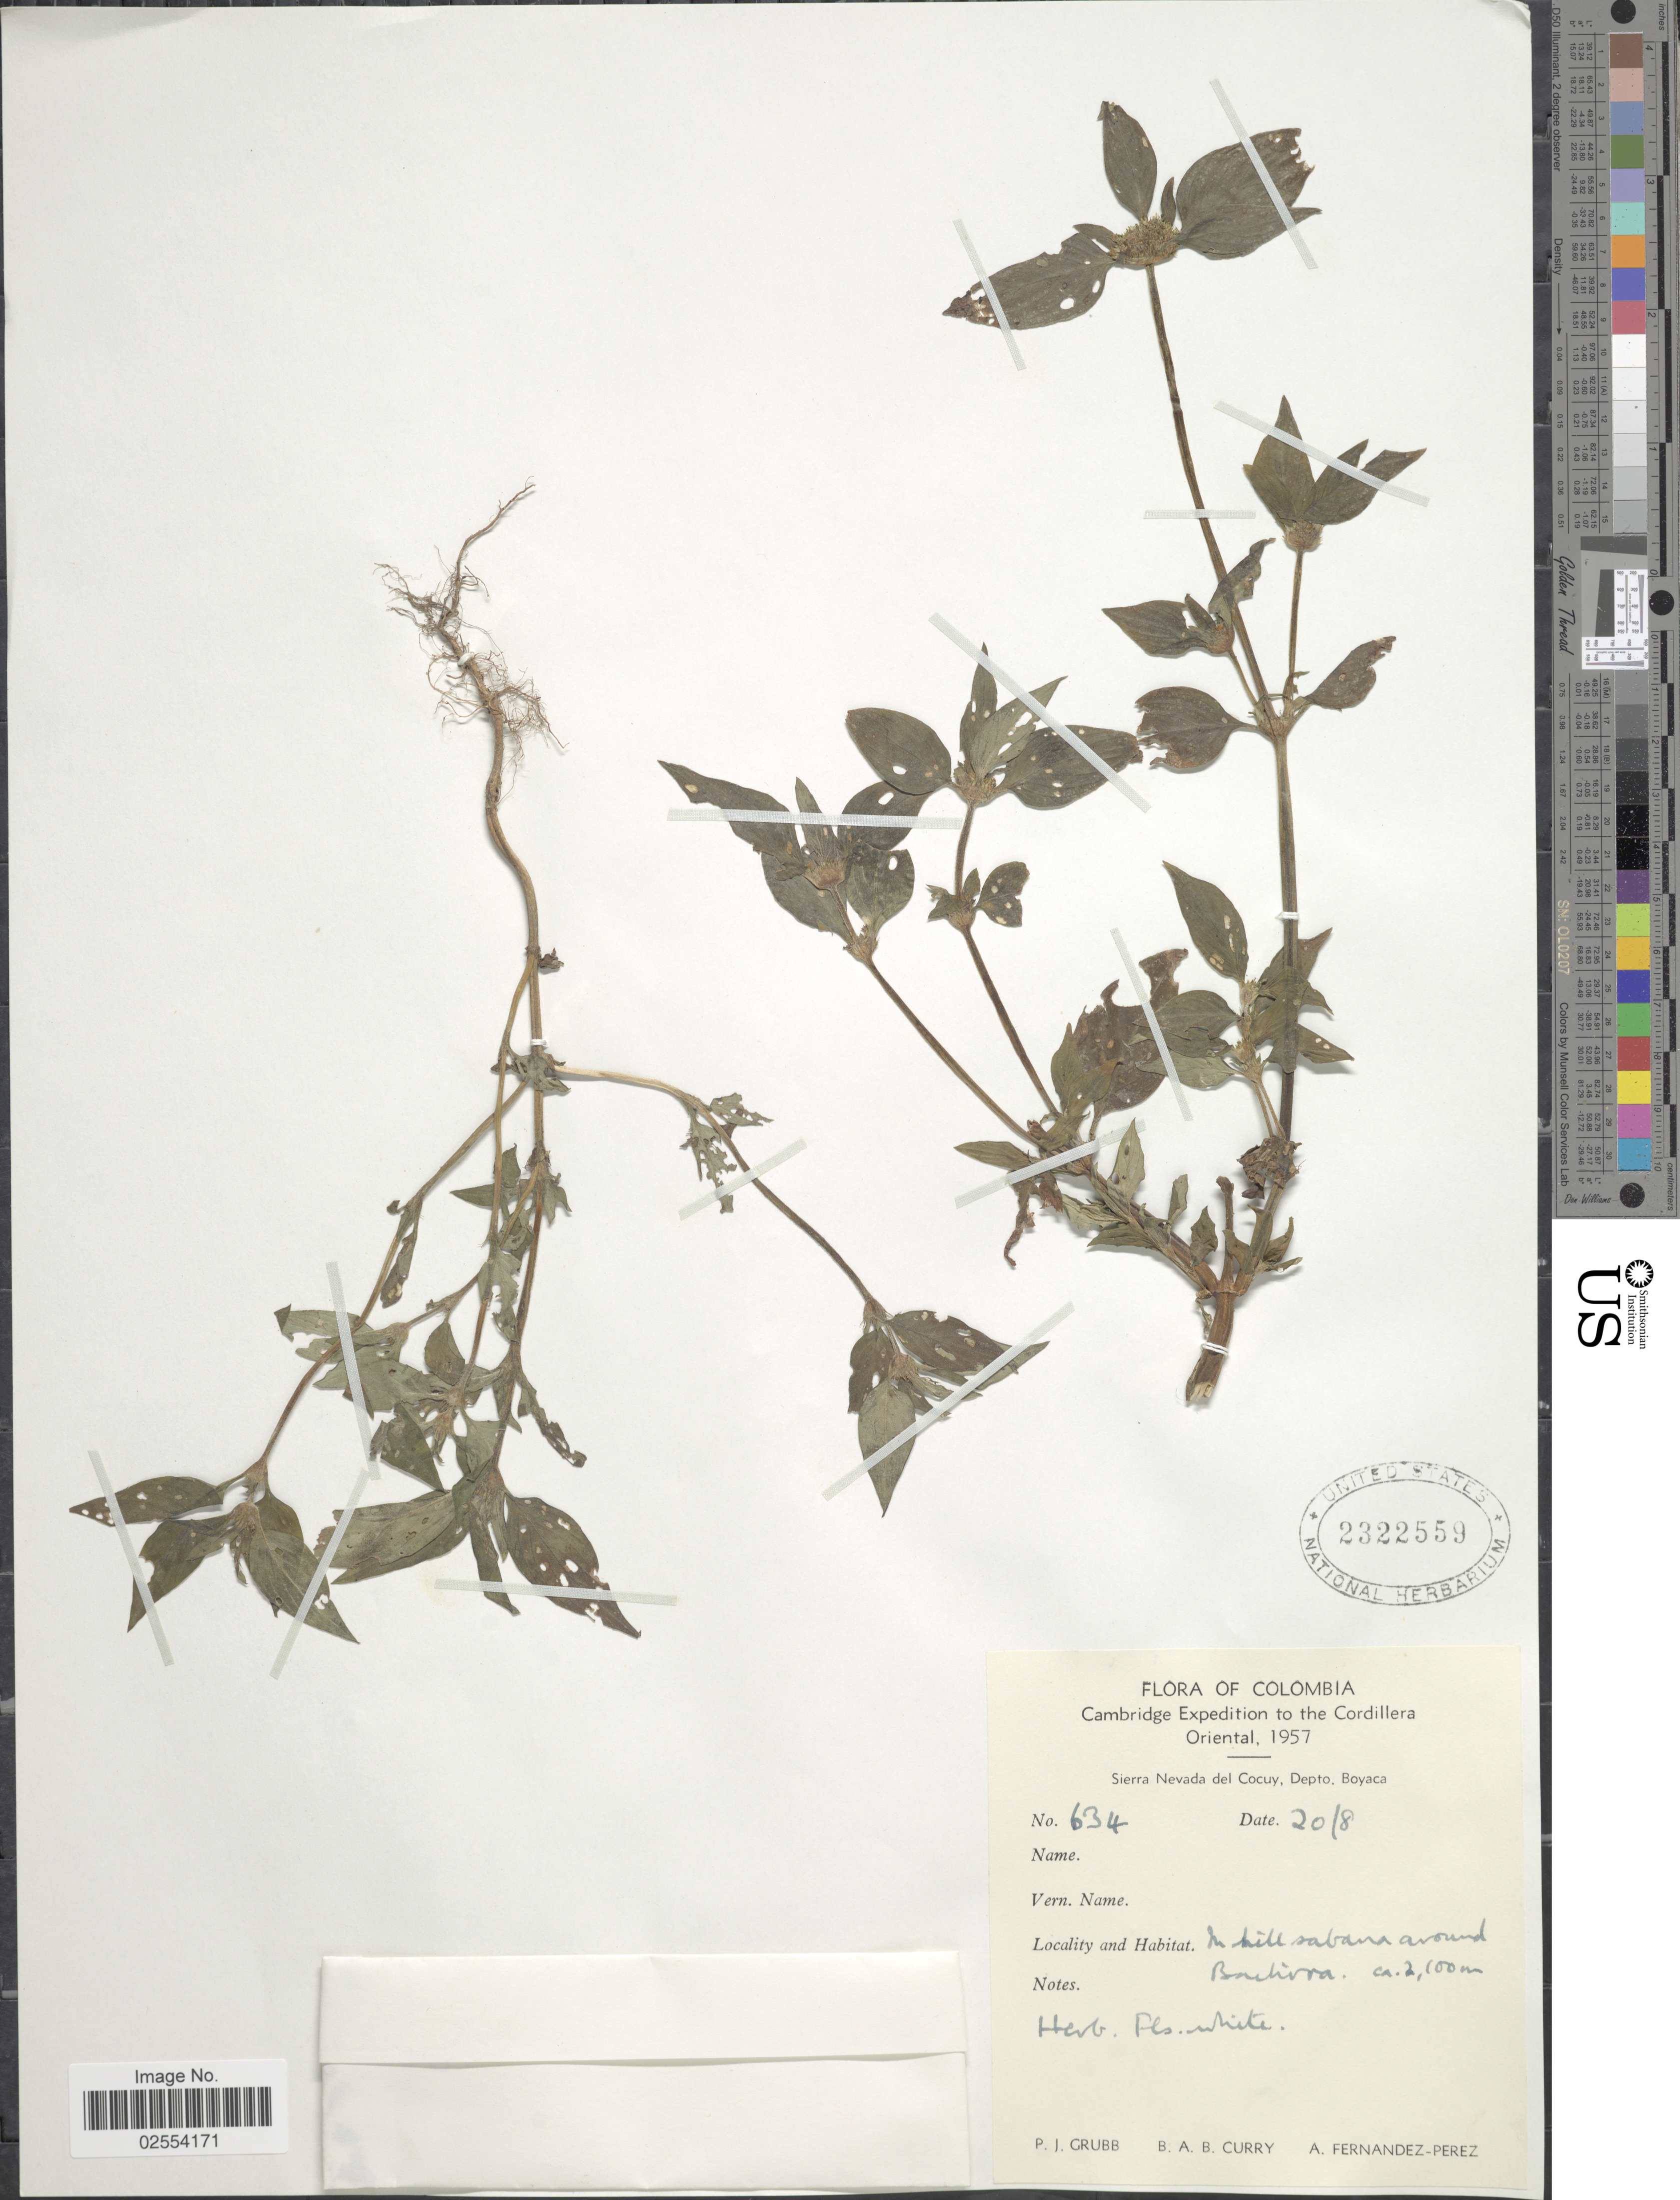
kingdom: Plantae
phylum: Tracheophyta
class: Magnoliopsida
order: Gentianales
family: Rubiaceae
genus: Spermacoce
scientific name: Spermacoce sp.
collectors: P. J. Grubb, B. A. B. Curry & A. Fernández-Pérez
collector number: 634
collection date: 1957-08-20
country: Colombia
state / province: Boyacá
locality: The Cordillera Oriental, Sierra Nevada del Cocuy, Depto. Boyaca, In hill sabana around Bachira.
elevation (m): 2100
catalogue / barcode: US 2322559